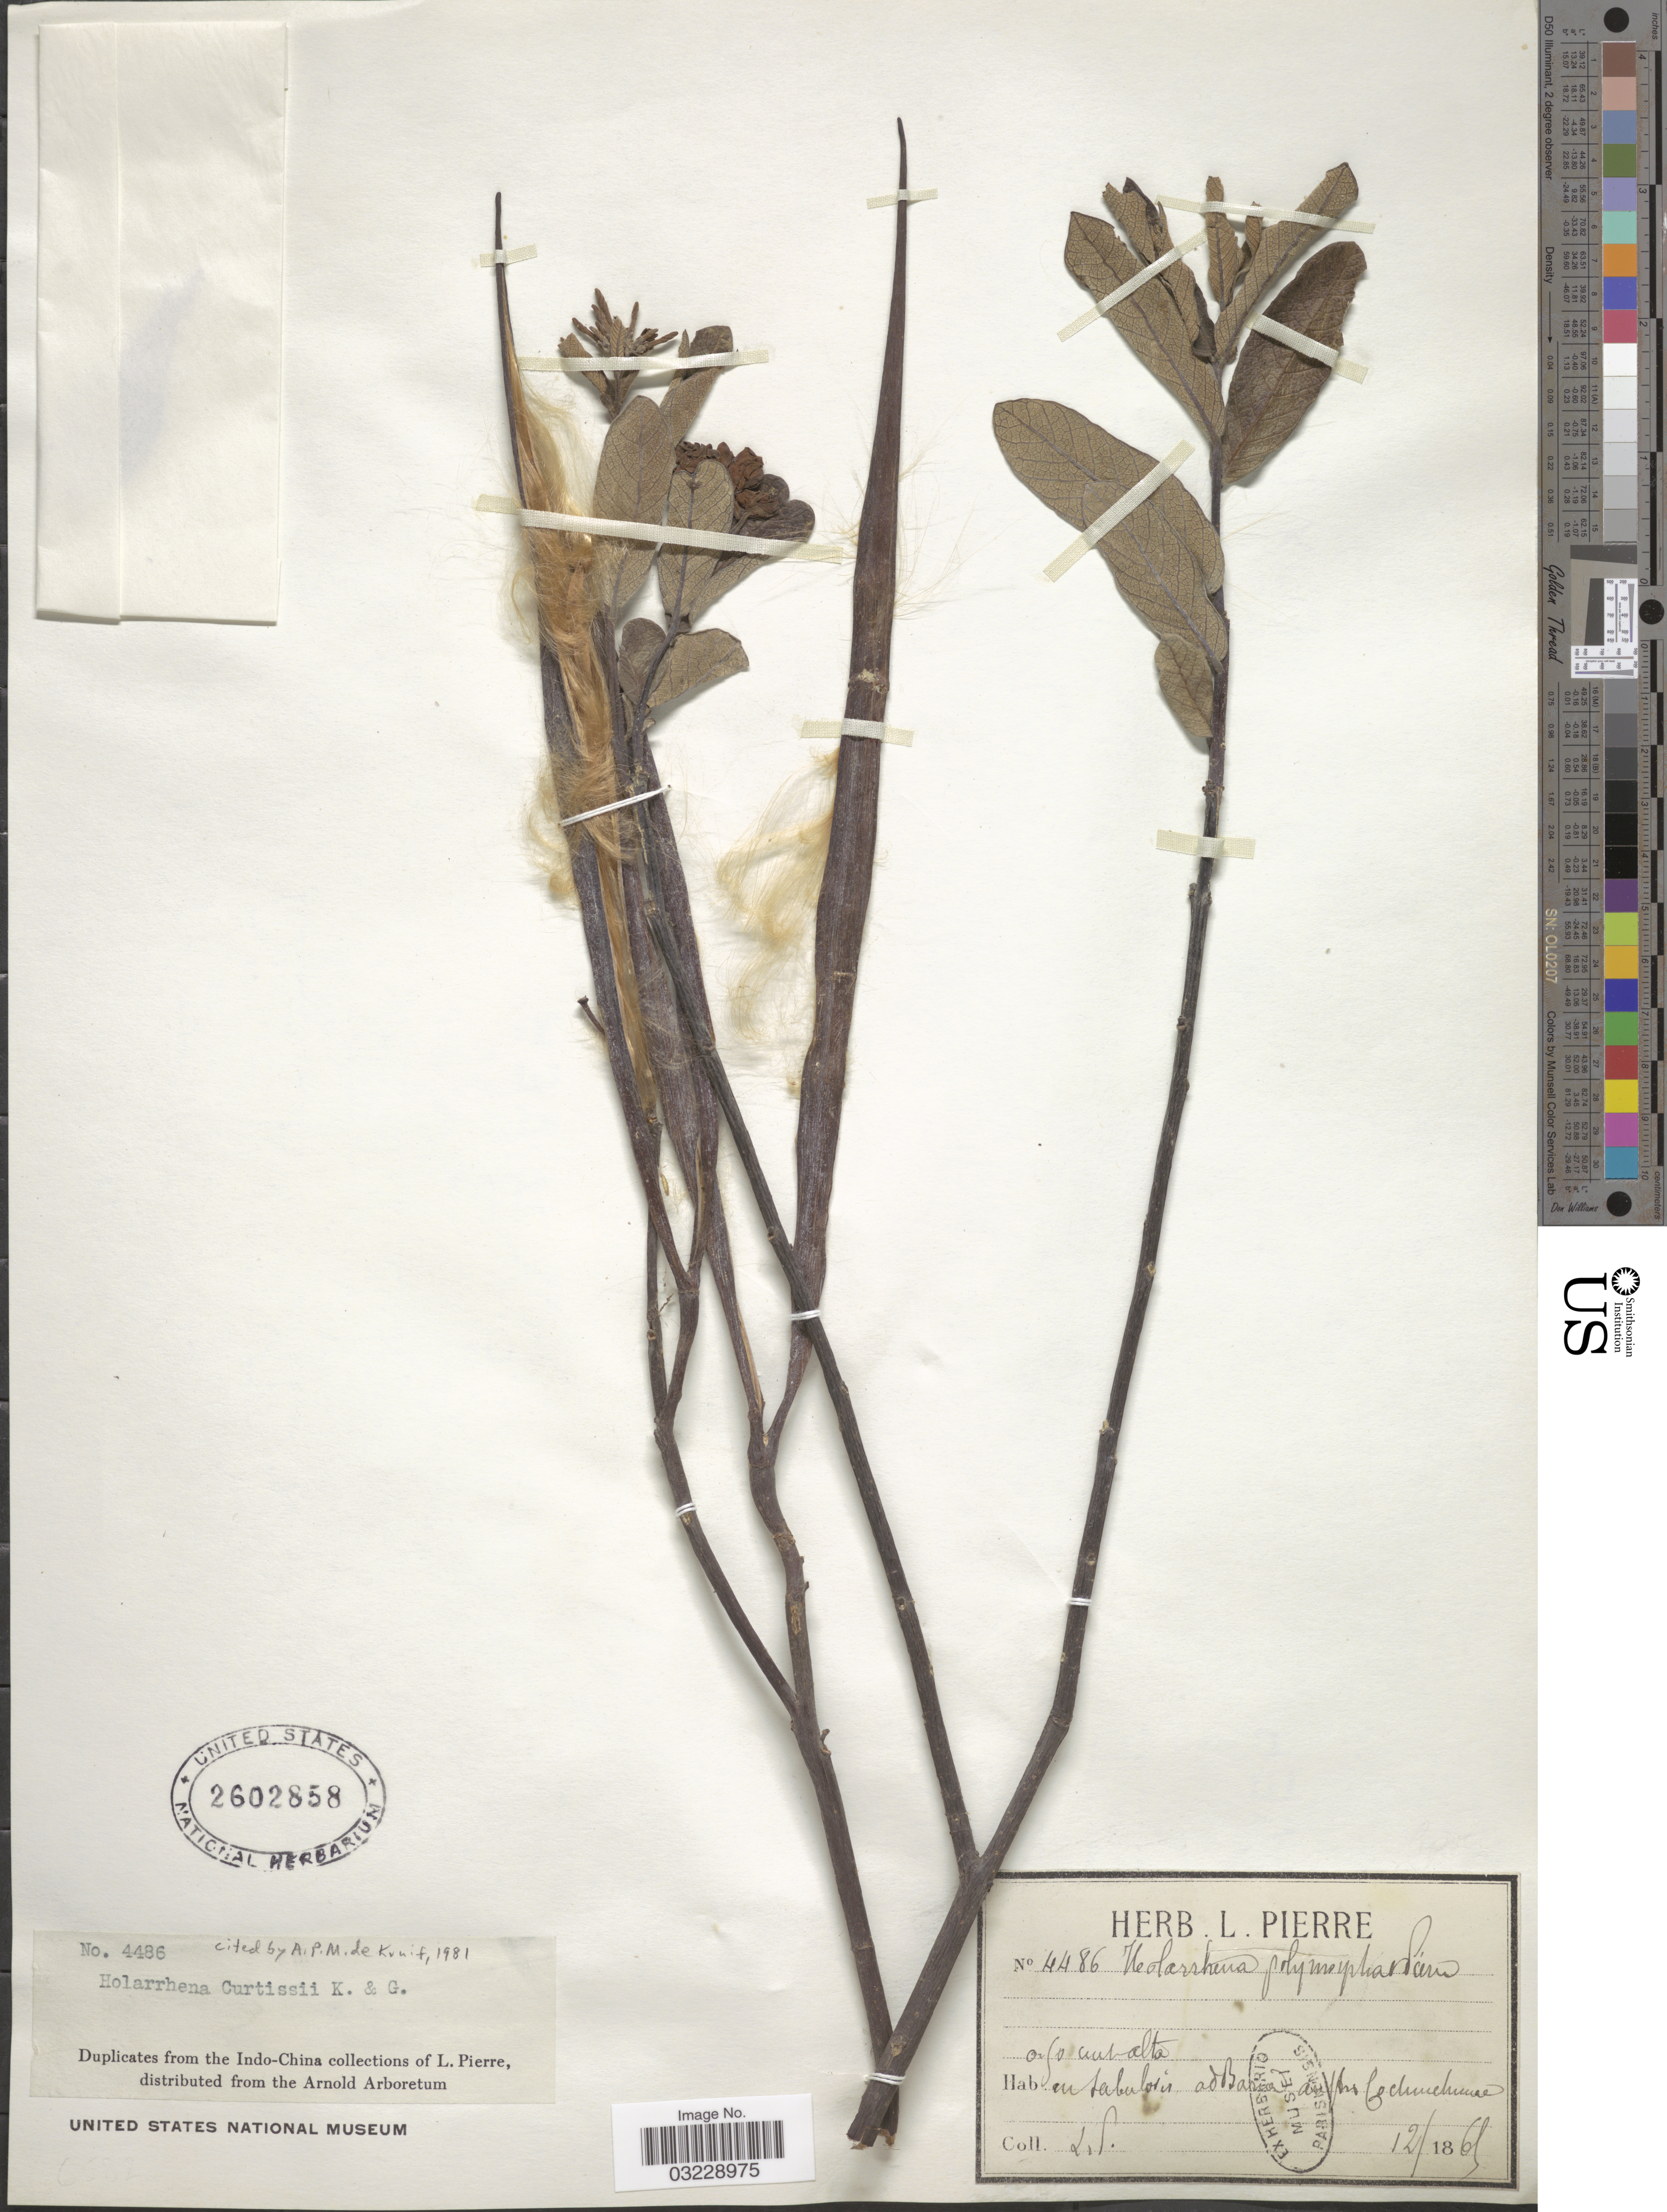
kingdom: Plantae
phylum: Tracheophyta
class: Magnoliopsida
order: Gentianales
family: Apocynaceae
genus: Holarrhena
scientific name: Holarrhena curtisii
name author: R.M. King & Gamble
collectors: L. Pierre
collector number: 4486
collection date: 1865-12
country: Vietnam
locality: An tabulosis ad Baria a près Cochinchinae.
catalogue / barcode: US 2602858